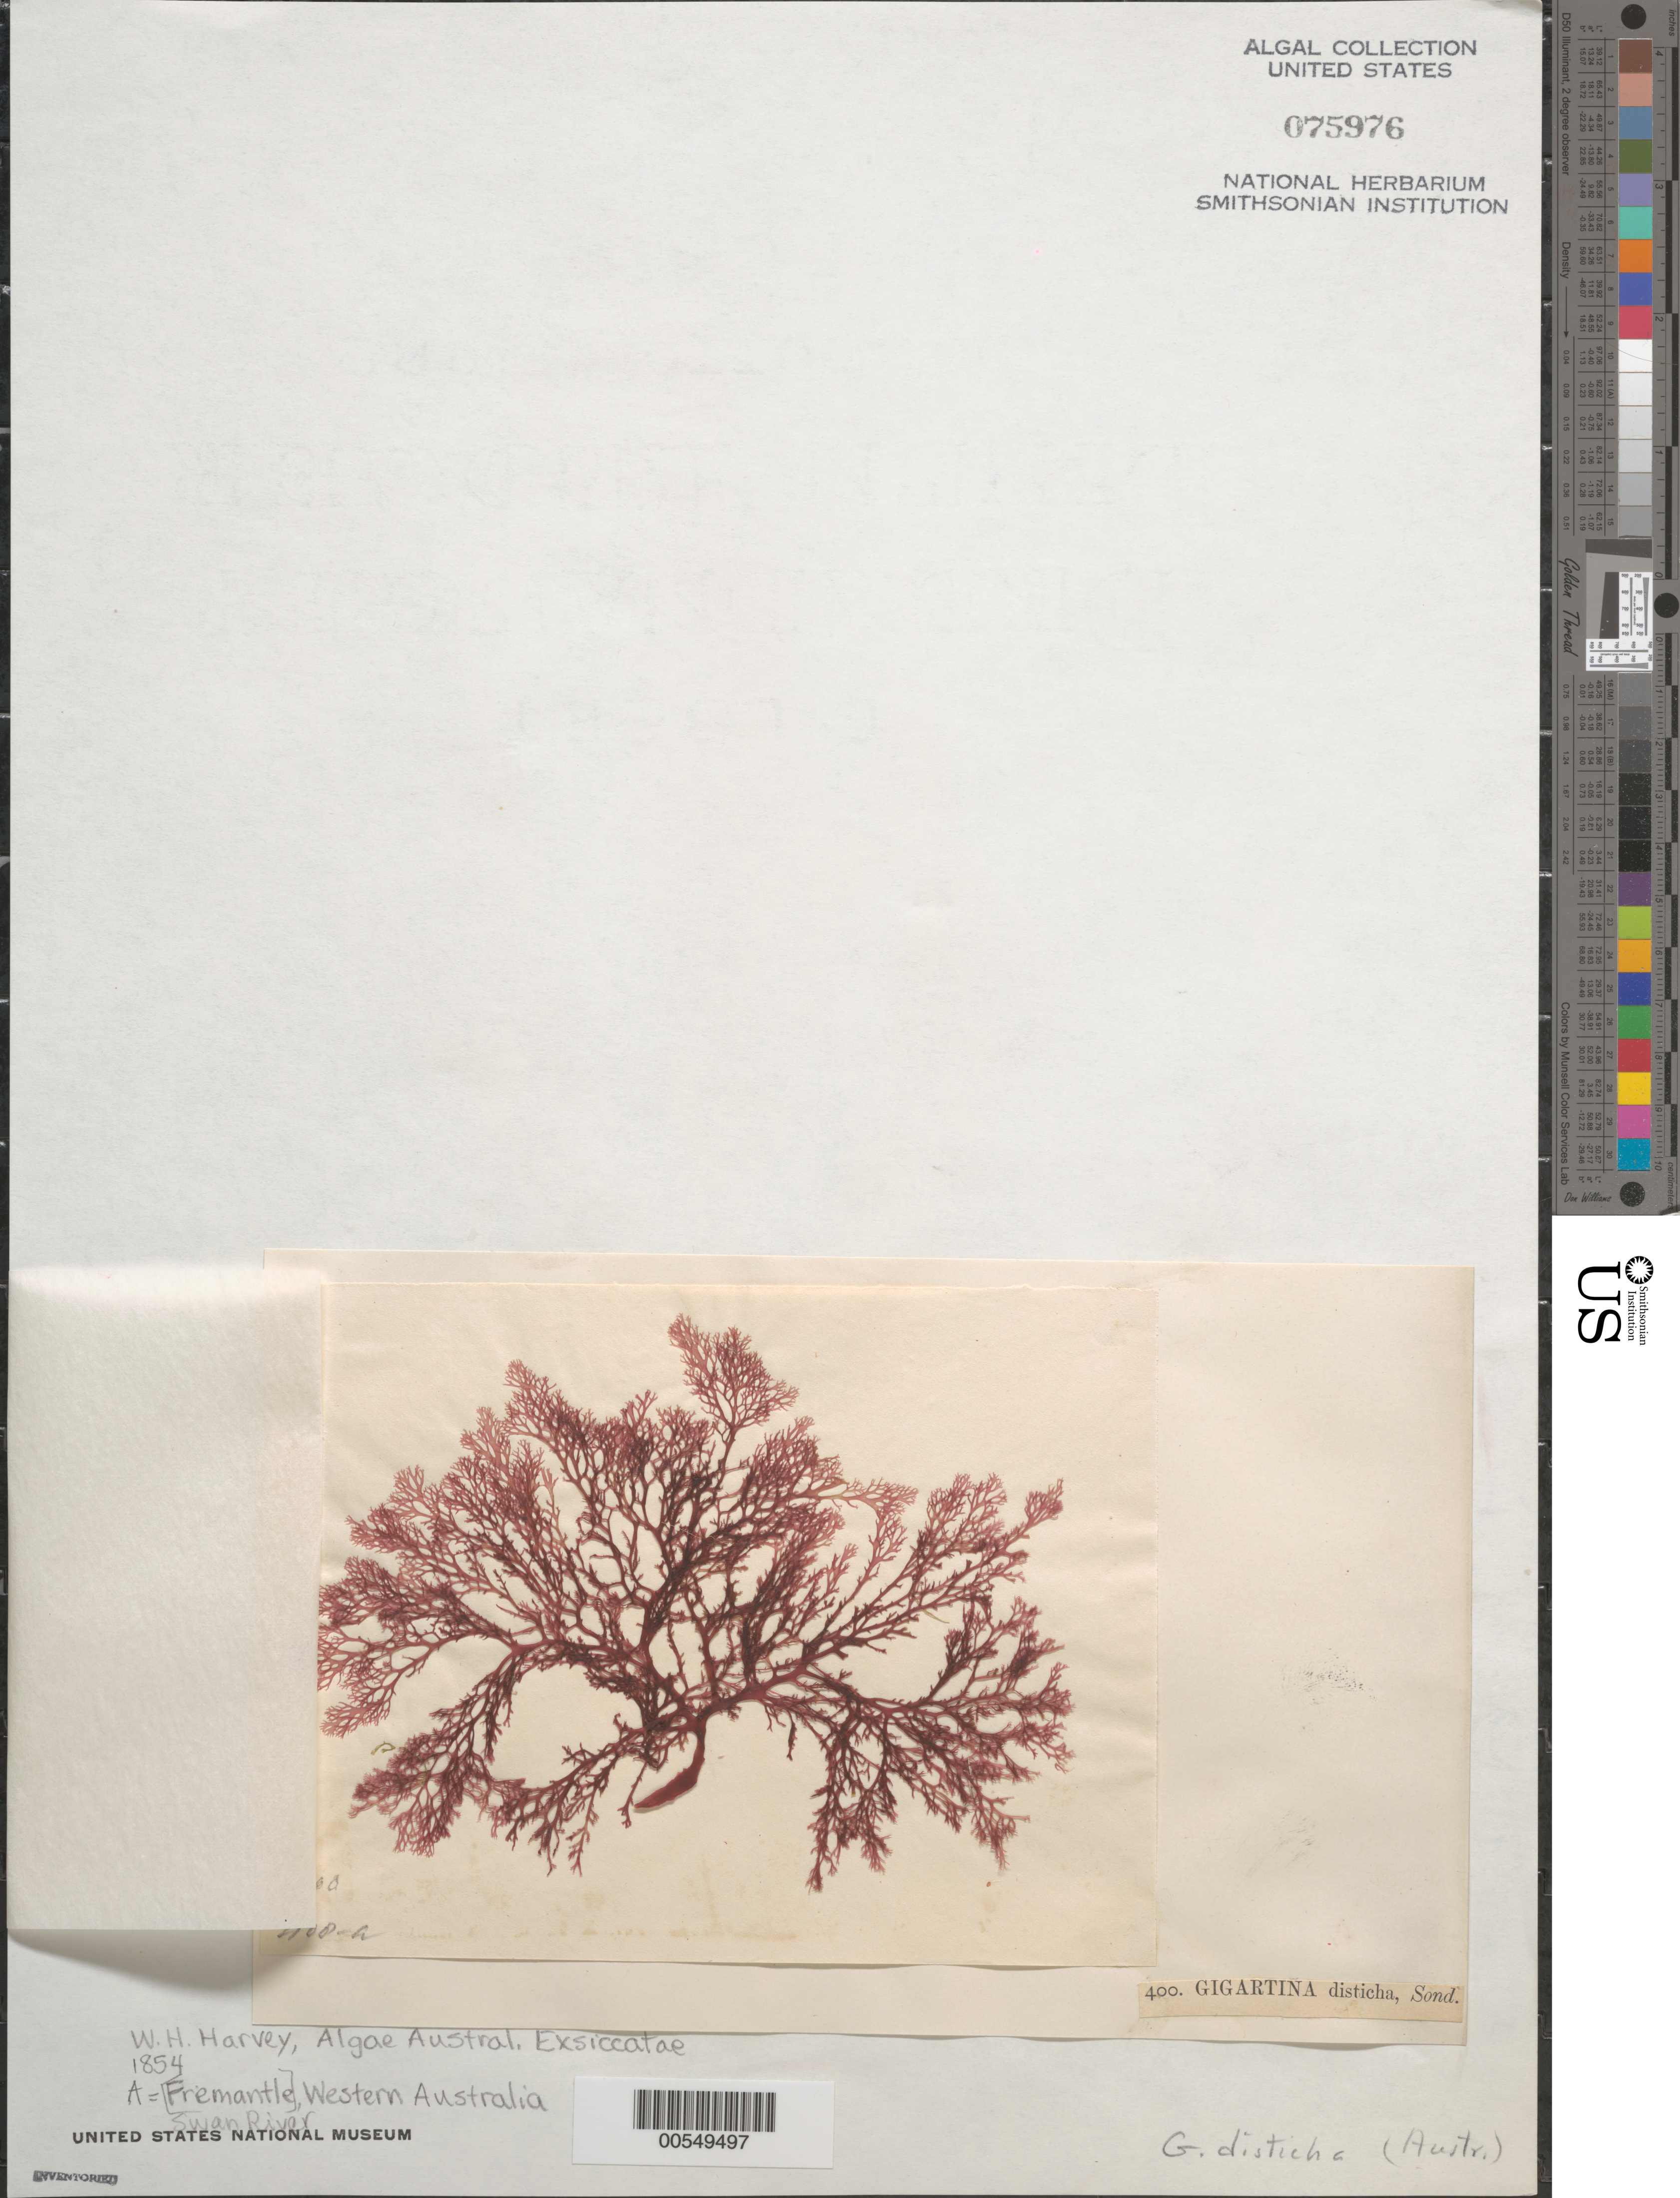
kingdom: Plantae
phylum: Rhodophyta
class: Florideophyceae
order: Gigartinales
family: Gigartinaceae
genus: Gigartina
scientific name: Gigartina disticha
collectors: W. Harvey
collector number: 400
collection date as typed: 1854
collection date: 1854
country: Australia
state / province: Western Australia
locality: Swan River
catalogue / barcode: US 75976